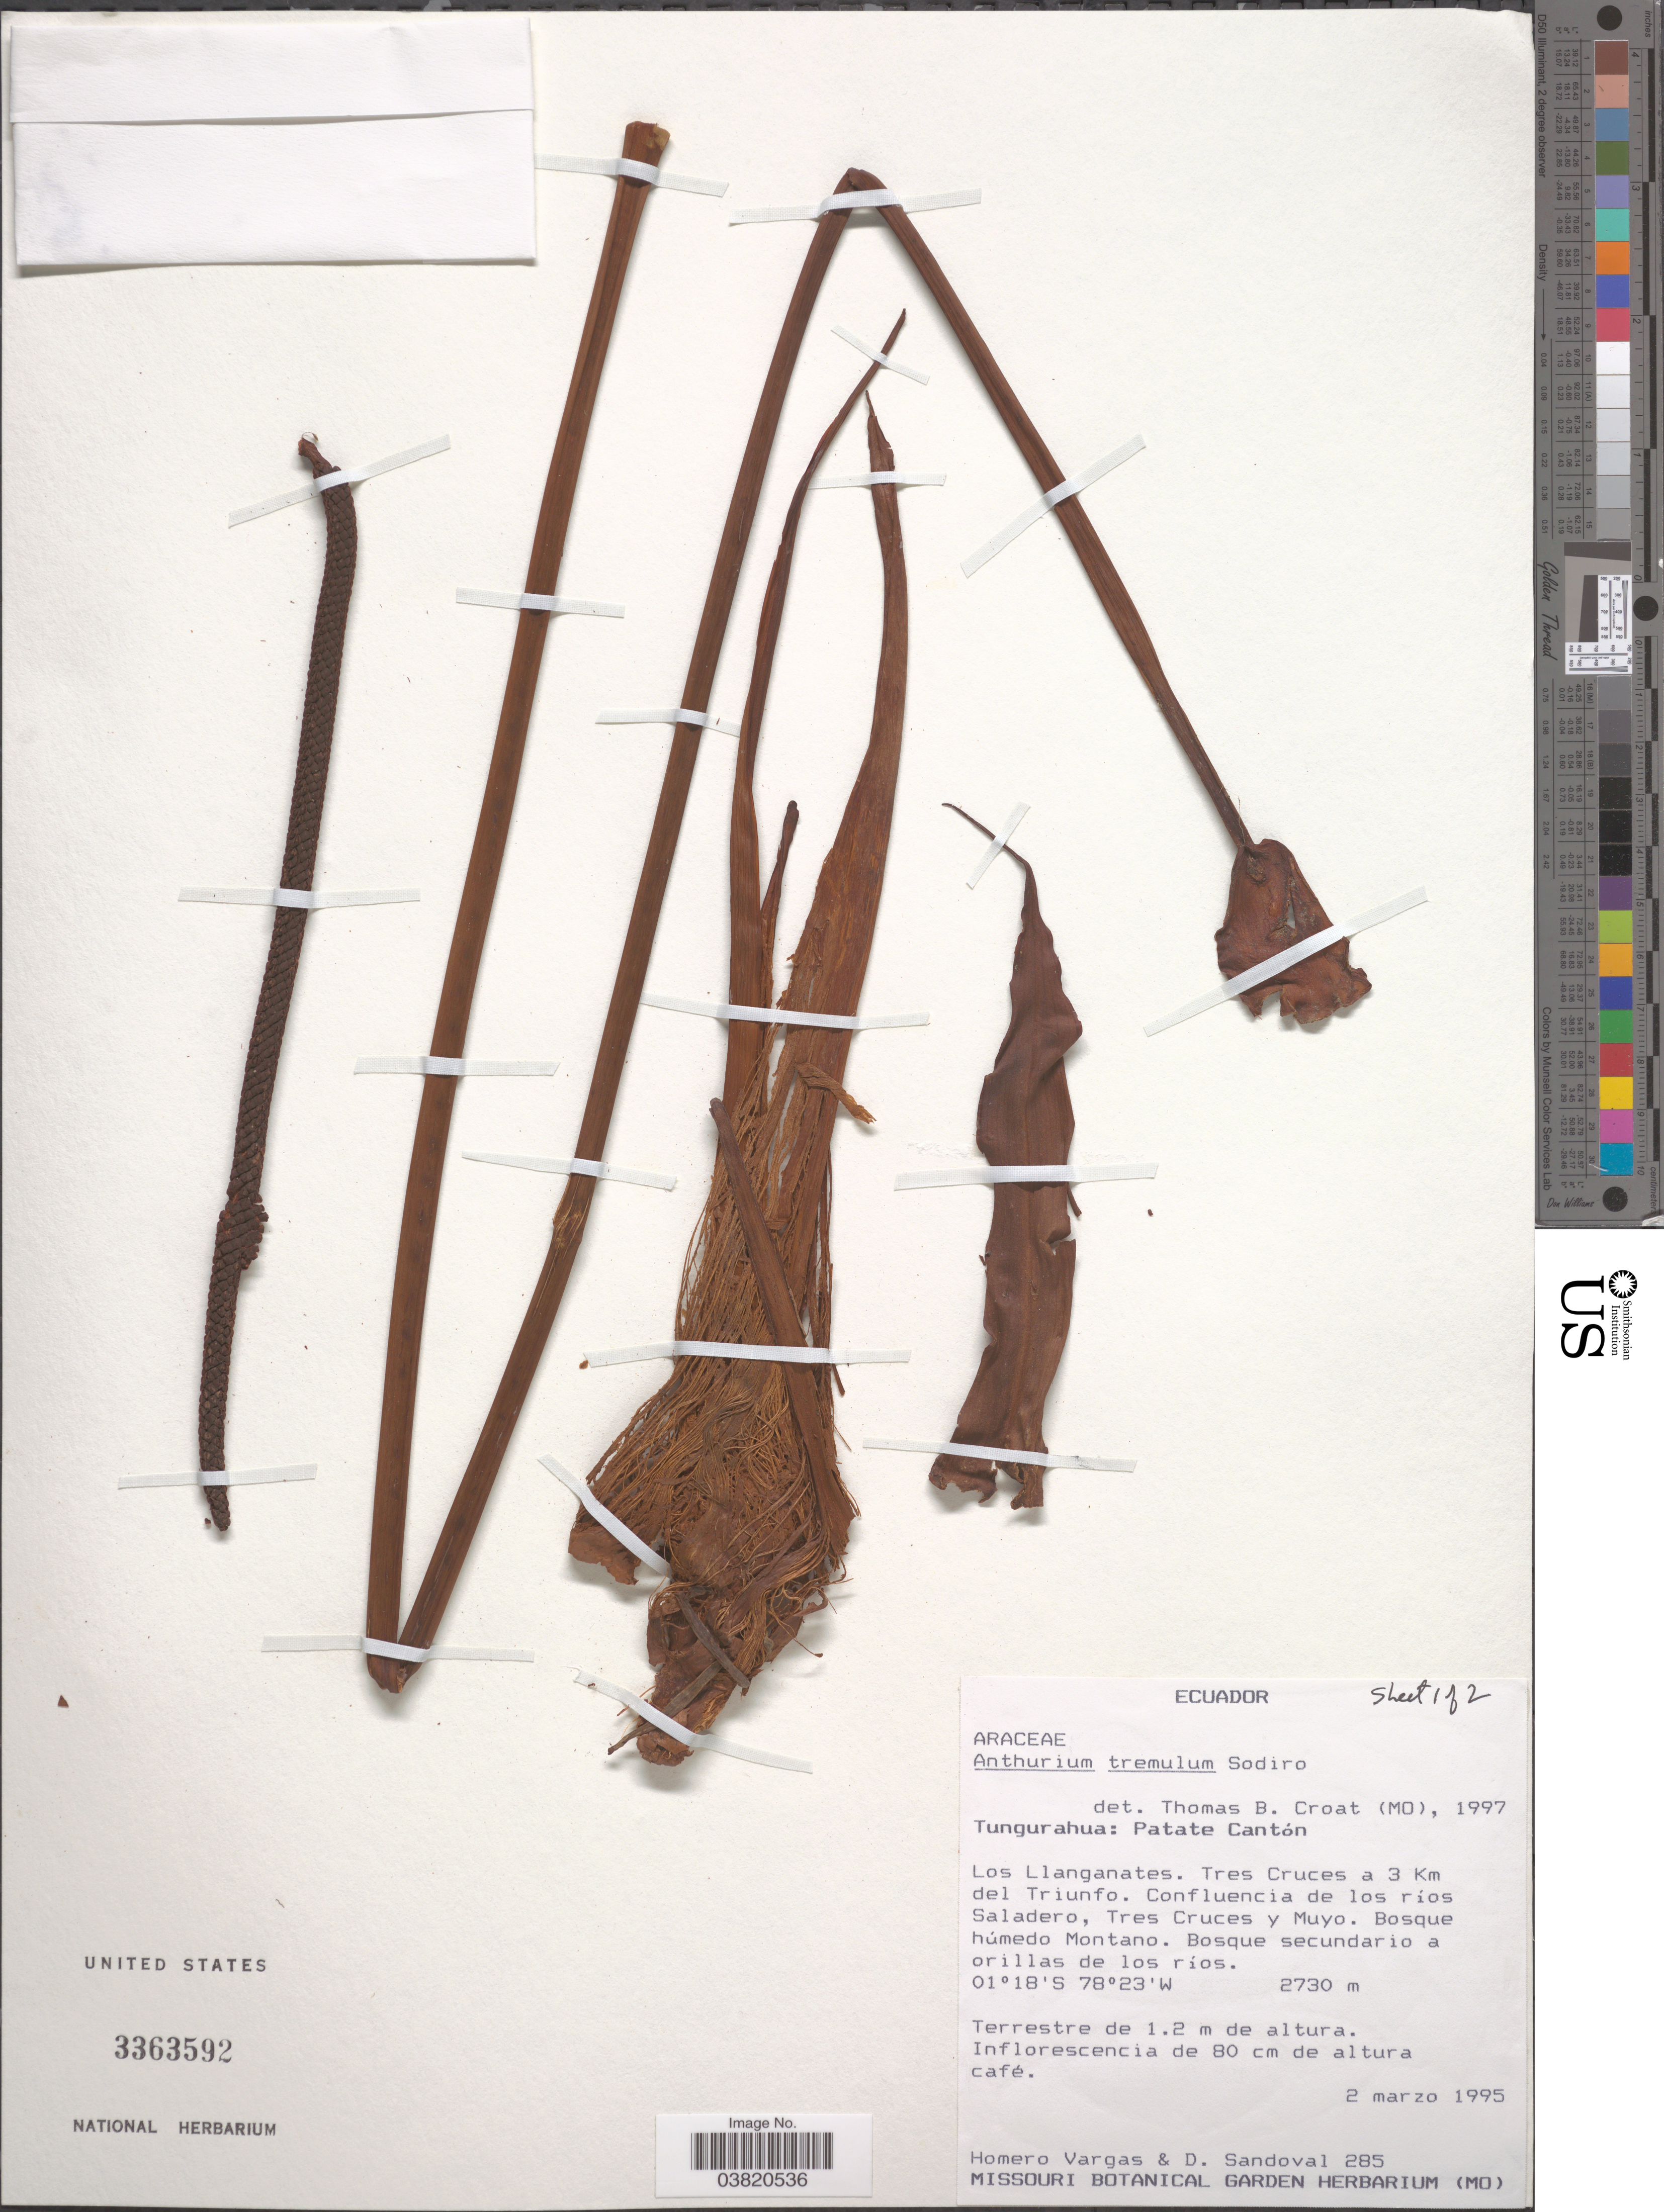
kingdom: Plantae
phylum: Tracheophyta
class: Liliopsida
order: Alismatales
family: Araceae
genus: Anthurium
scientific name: Anthurium tremulum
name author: Sodiro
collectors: H. Vargas & D. Sandoval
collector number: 285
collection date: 1995-03-02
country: Ecuador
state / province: Tungurahua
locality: Patate Cantón. Los Llanganates. Tres Cruces a 3 Km del Triunfo. Confluencia de los ríos Saladero, Tres Cruces y Muyo.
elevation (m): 2730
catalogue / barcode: US 3363592